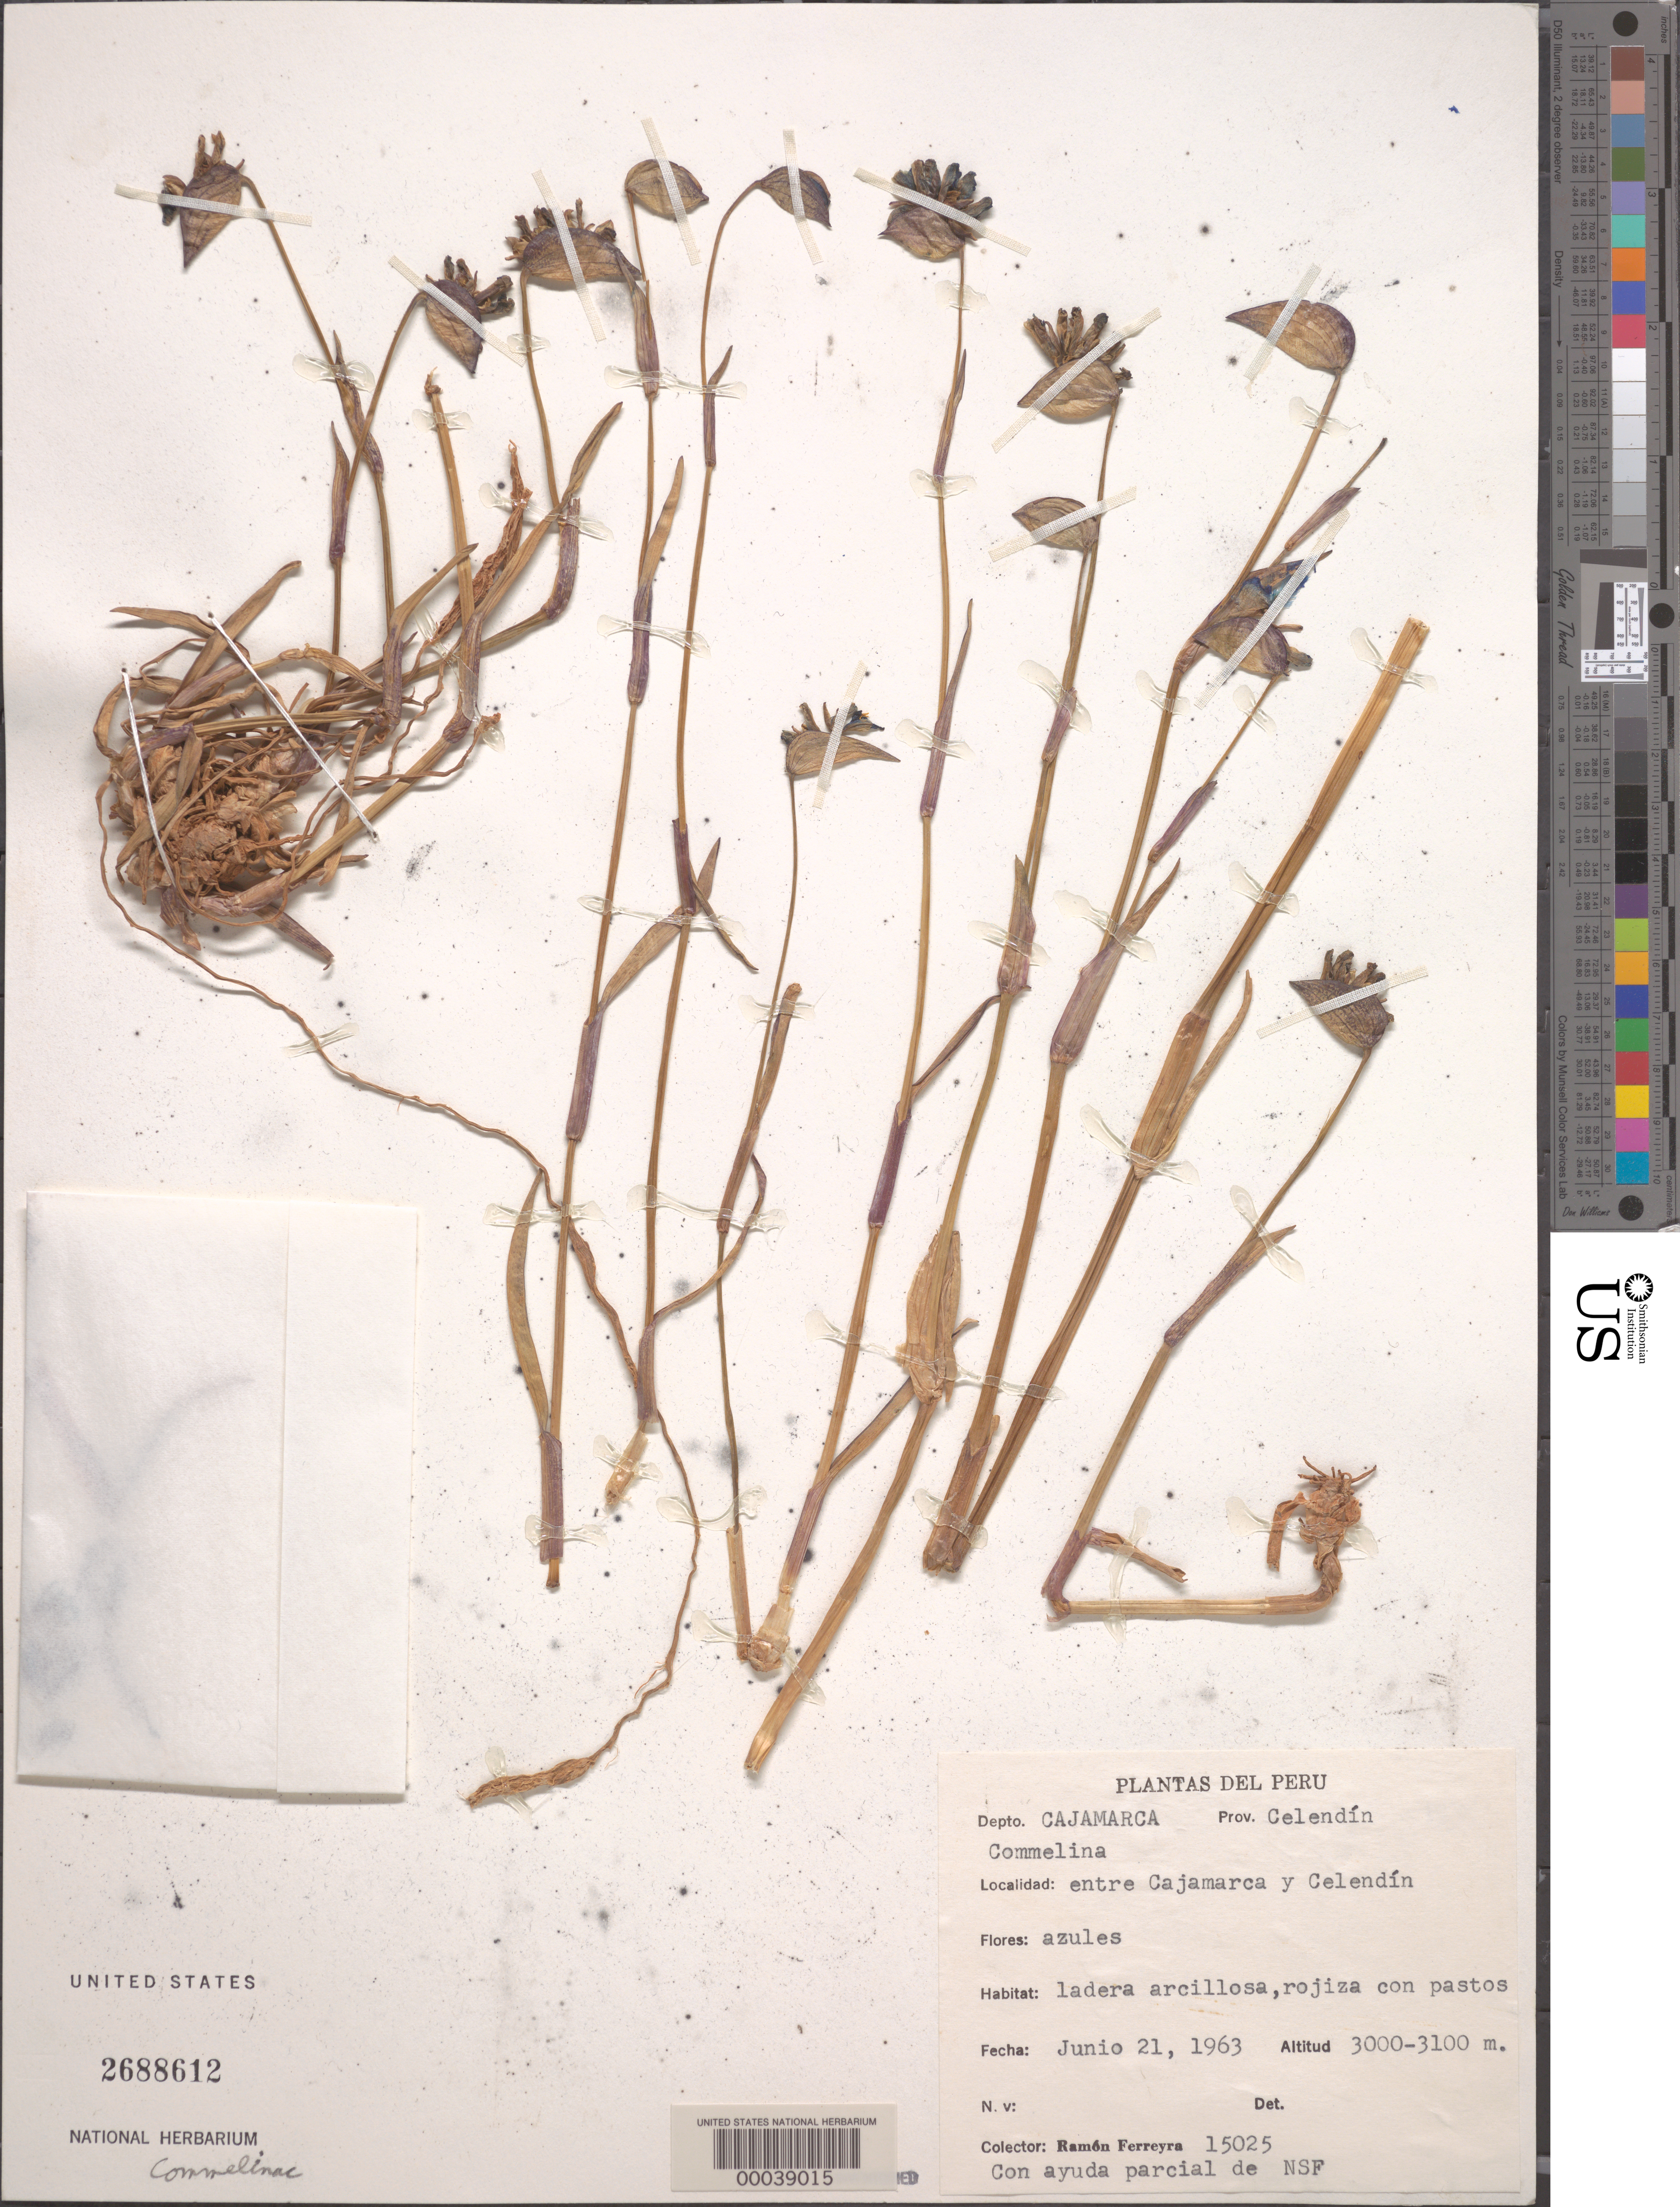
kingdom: Plantae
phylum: Tracheophyta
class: Liliopsida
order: Commelinales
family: Commelinaceae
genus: Commelina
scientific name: Commelina sp.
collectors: R. A. Ferreyra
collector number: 15025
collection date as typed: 21 Jun 1963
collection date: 1963-06-21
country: Peru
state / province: Cajamarca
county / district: Celendín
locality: between Cajamarca and Celendín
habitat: Clayey soil, growing in pasture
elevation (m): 3000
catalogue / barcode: US 2688612